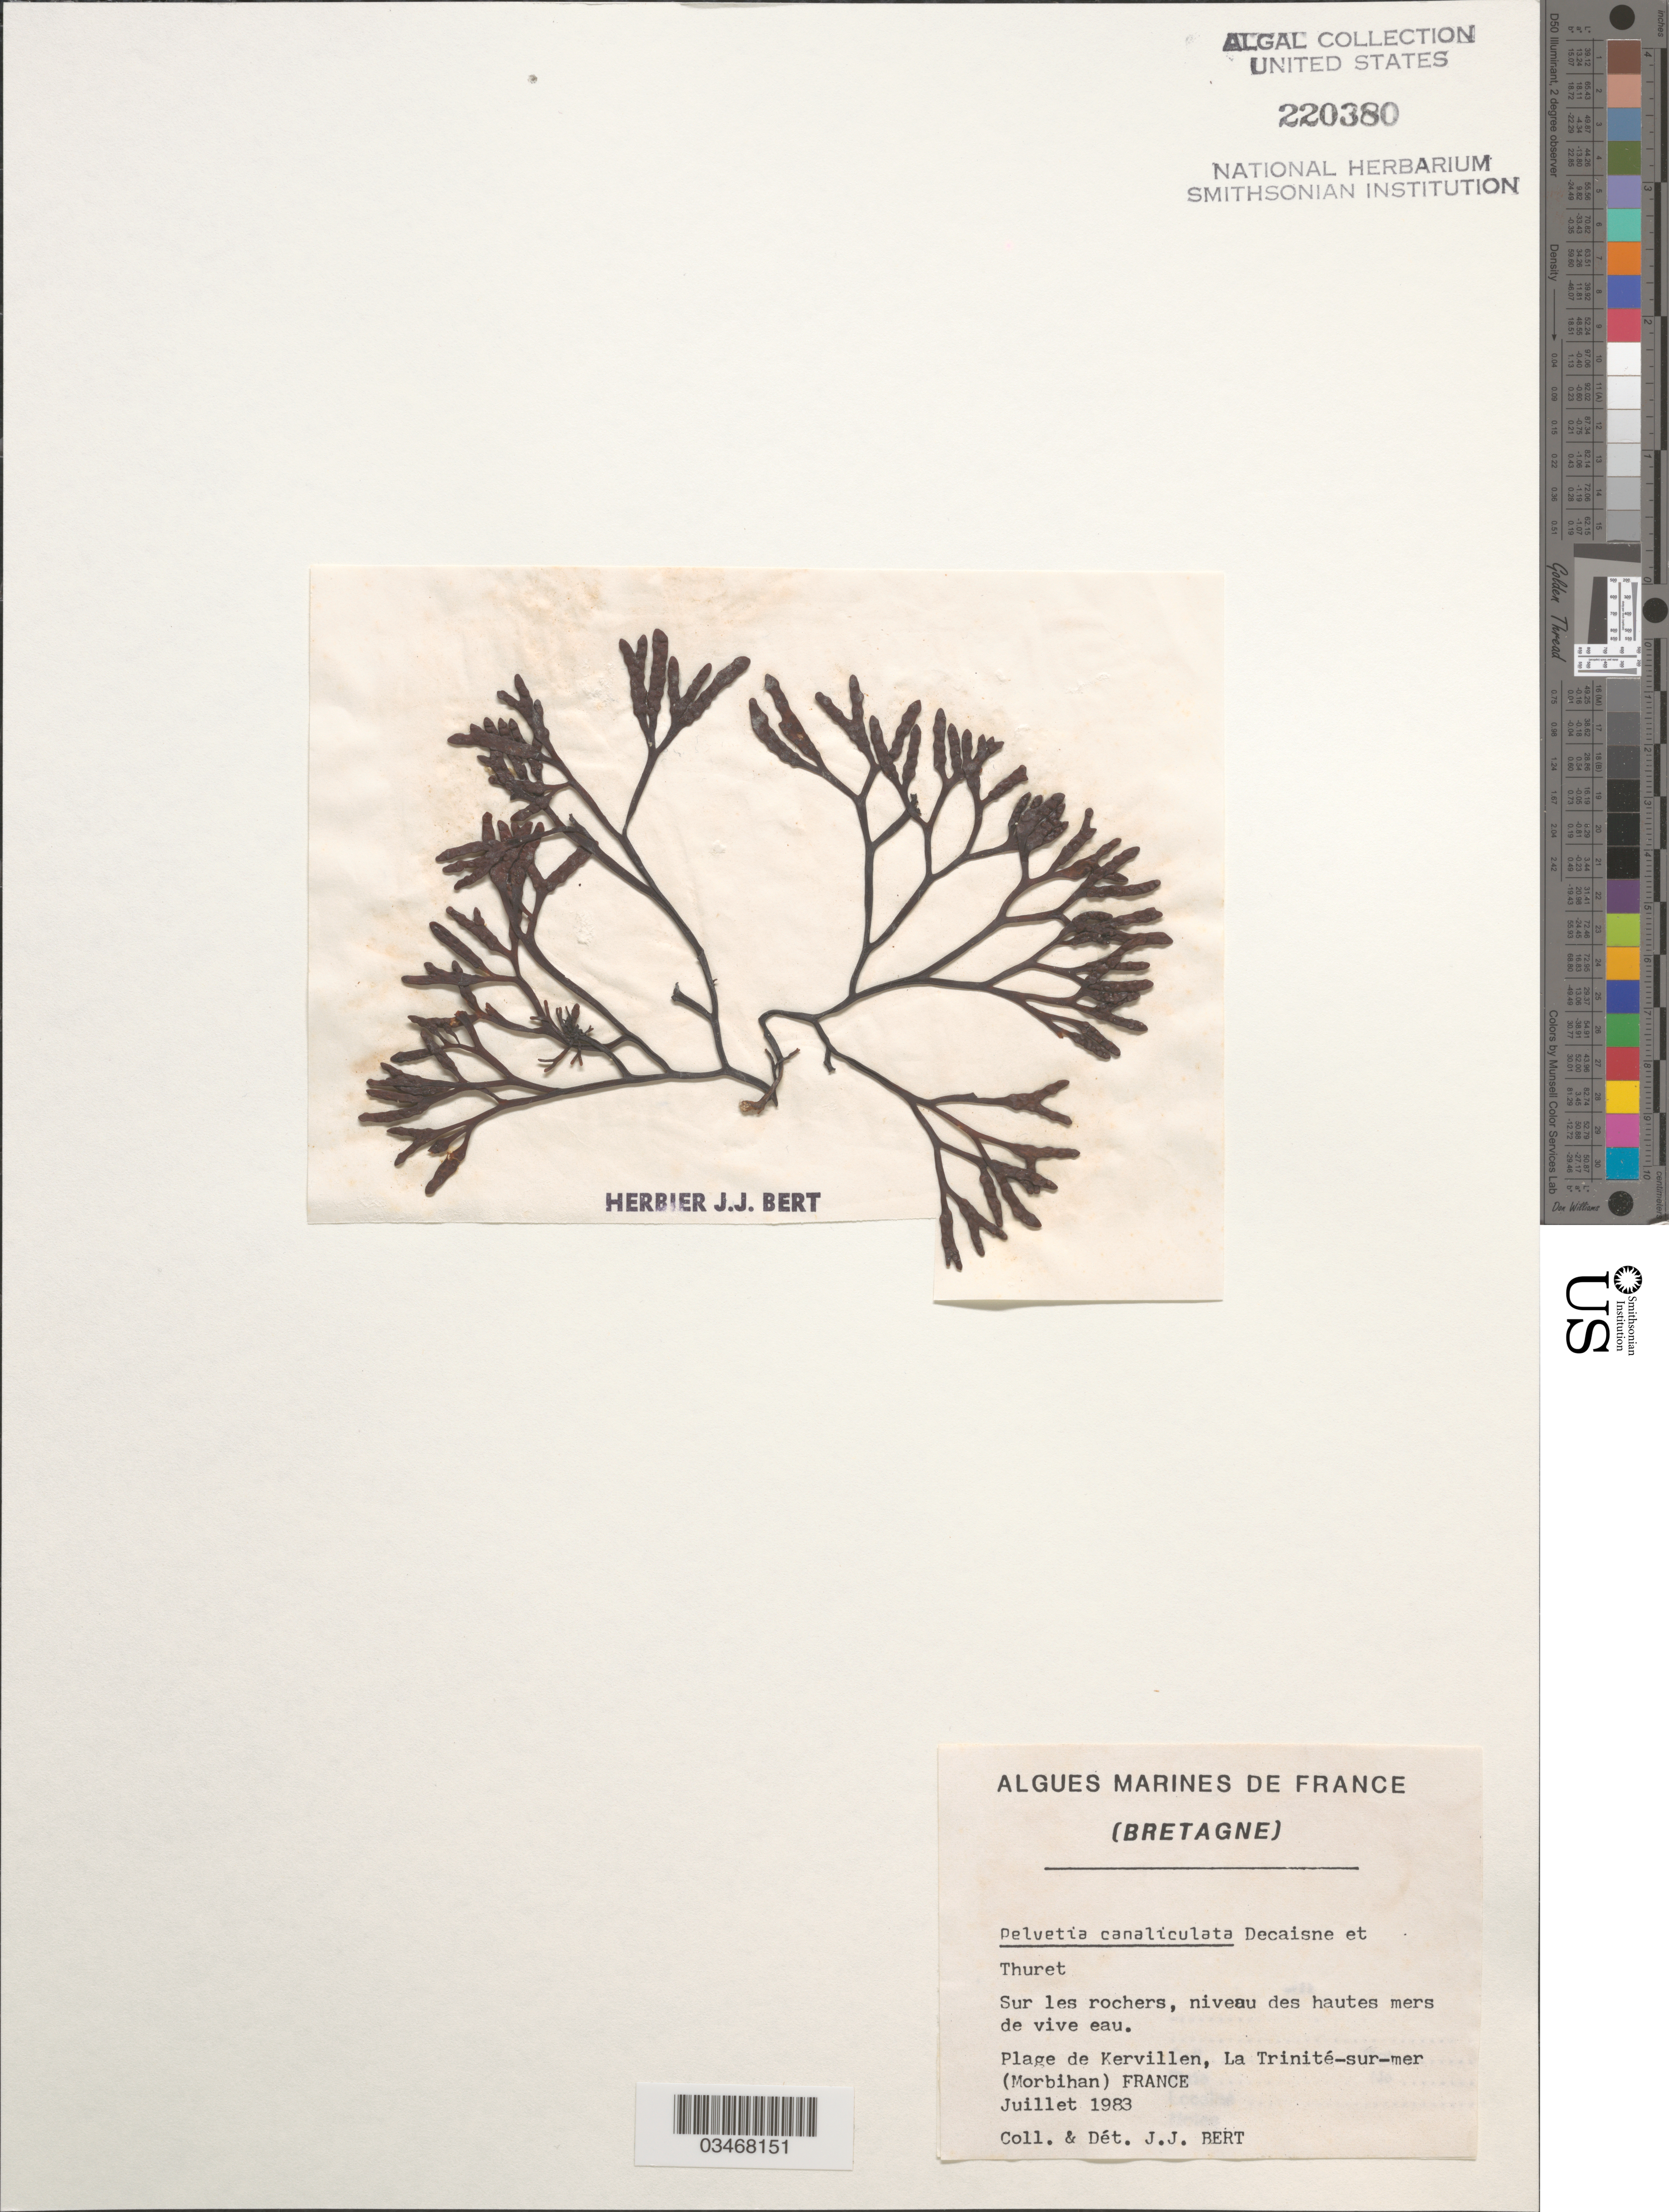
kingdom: Chromista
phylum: Ochrophyta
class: Phaeophyceae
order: Fucales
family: Fucaceae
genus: Pelvetia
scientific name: Pelvetia canaliculata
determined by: Bert, Jean Jacques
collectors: J. Bert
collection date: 1983-07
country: France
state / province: Bretagne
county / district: Morbihan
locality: Plage de Kervillen, La Trinite-sur-mer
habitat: Sur les rochers, niveau des hautes mers de vive eau.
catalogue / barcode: US 220380